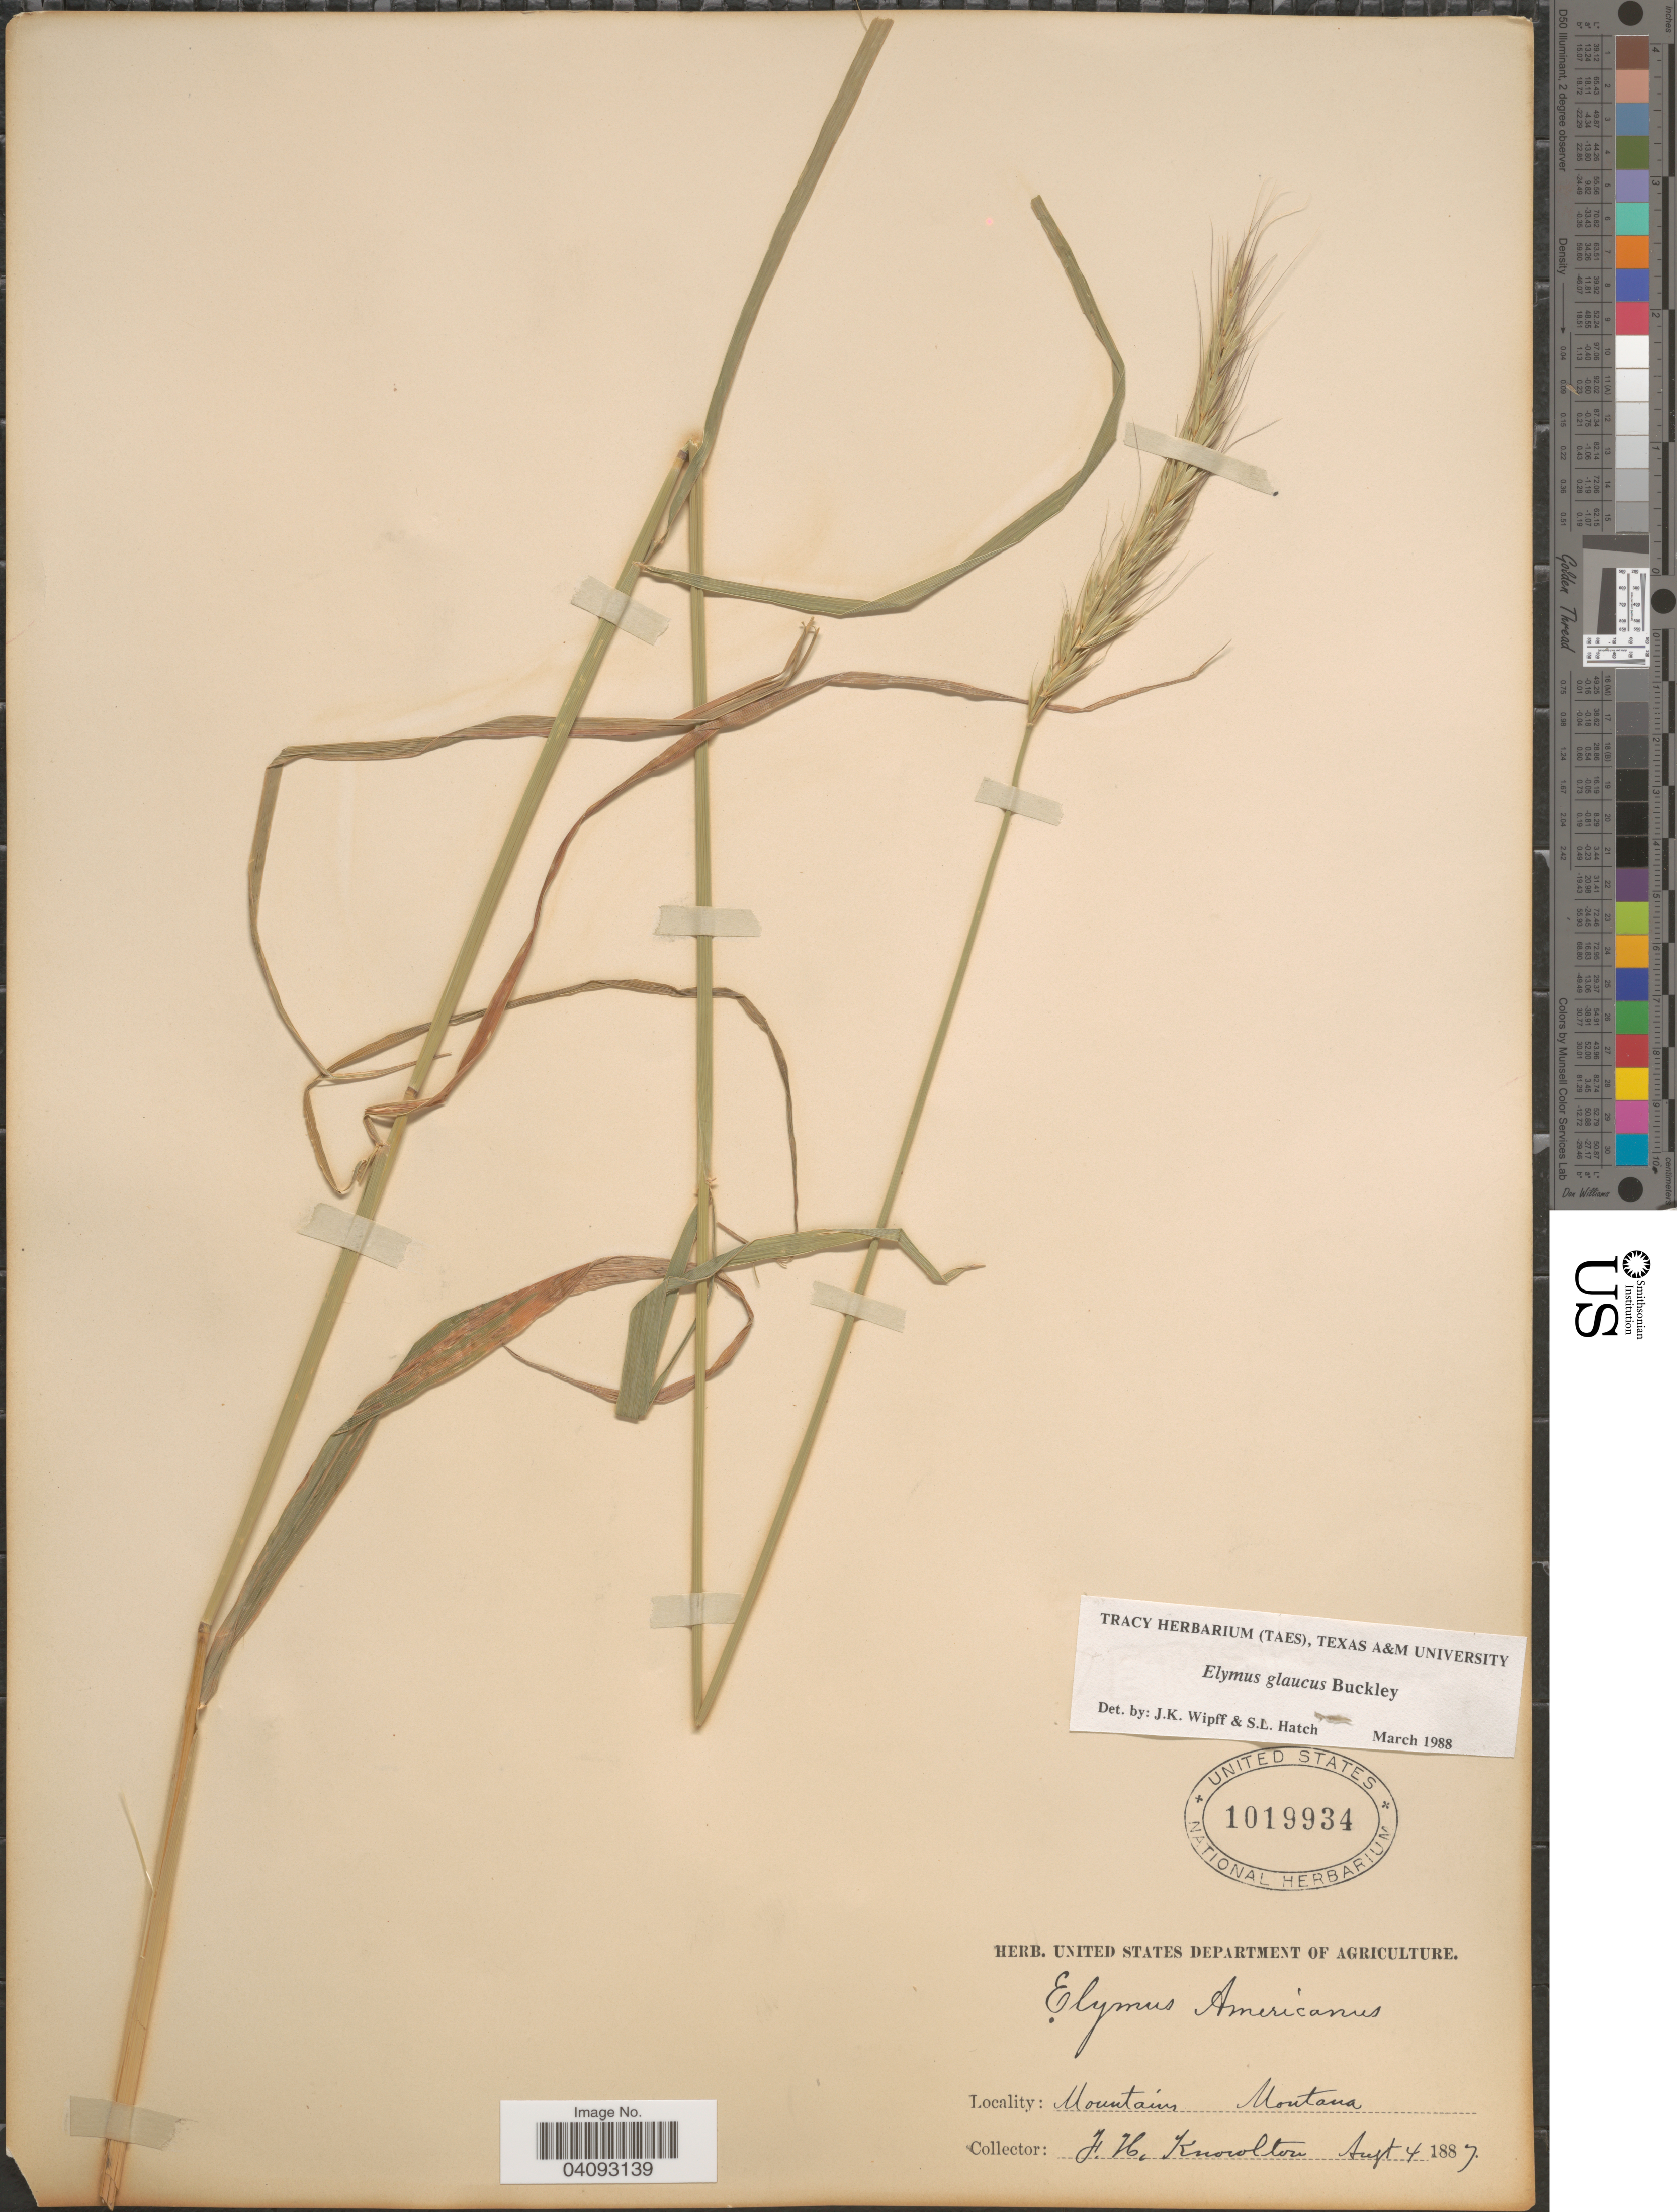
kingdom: Plantae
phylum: Tracheophyta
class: Liliopsida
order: Poales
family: Poaceae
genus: Elymus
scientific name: Elymus glaucus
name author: Buckley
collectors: F. H. Knowlton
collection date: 1887-08-04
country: United States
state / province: Montana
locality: Mountains.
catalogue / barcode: US 1019934